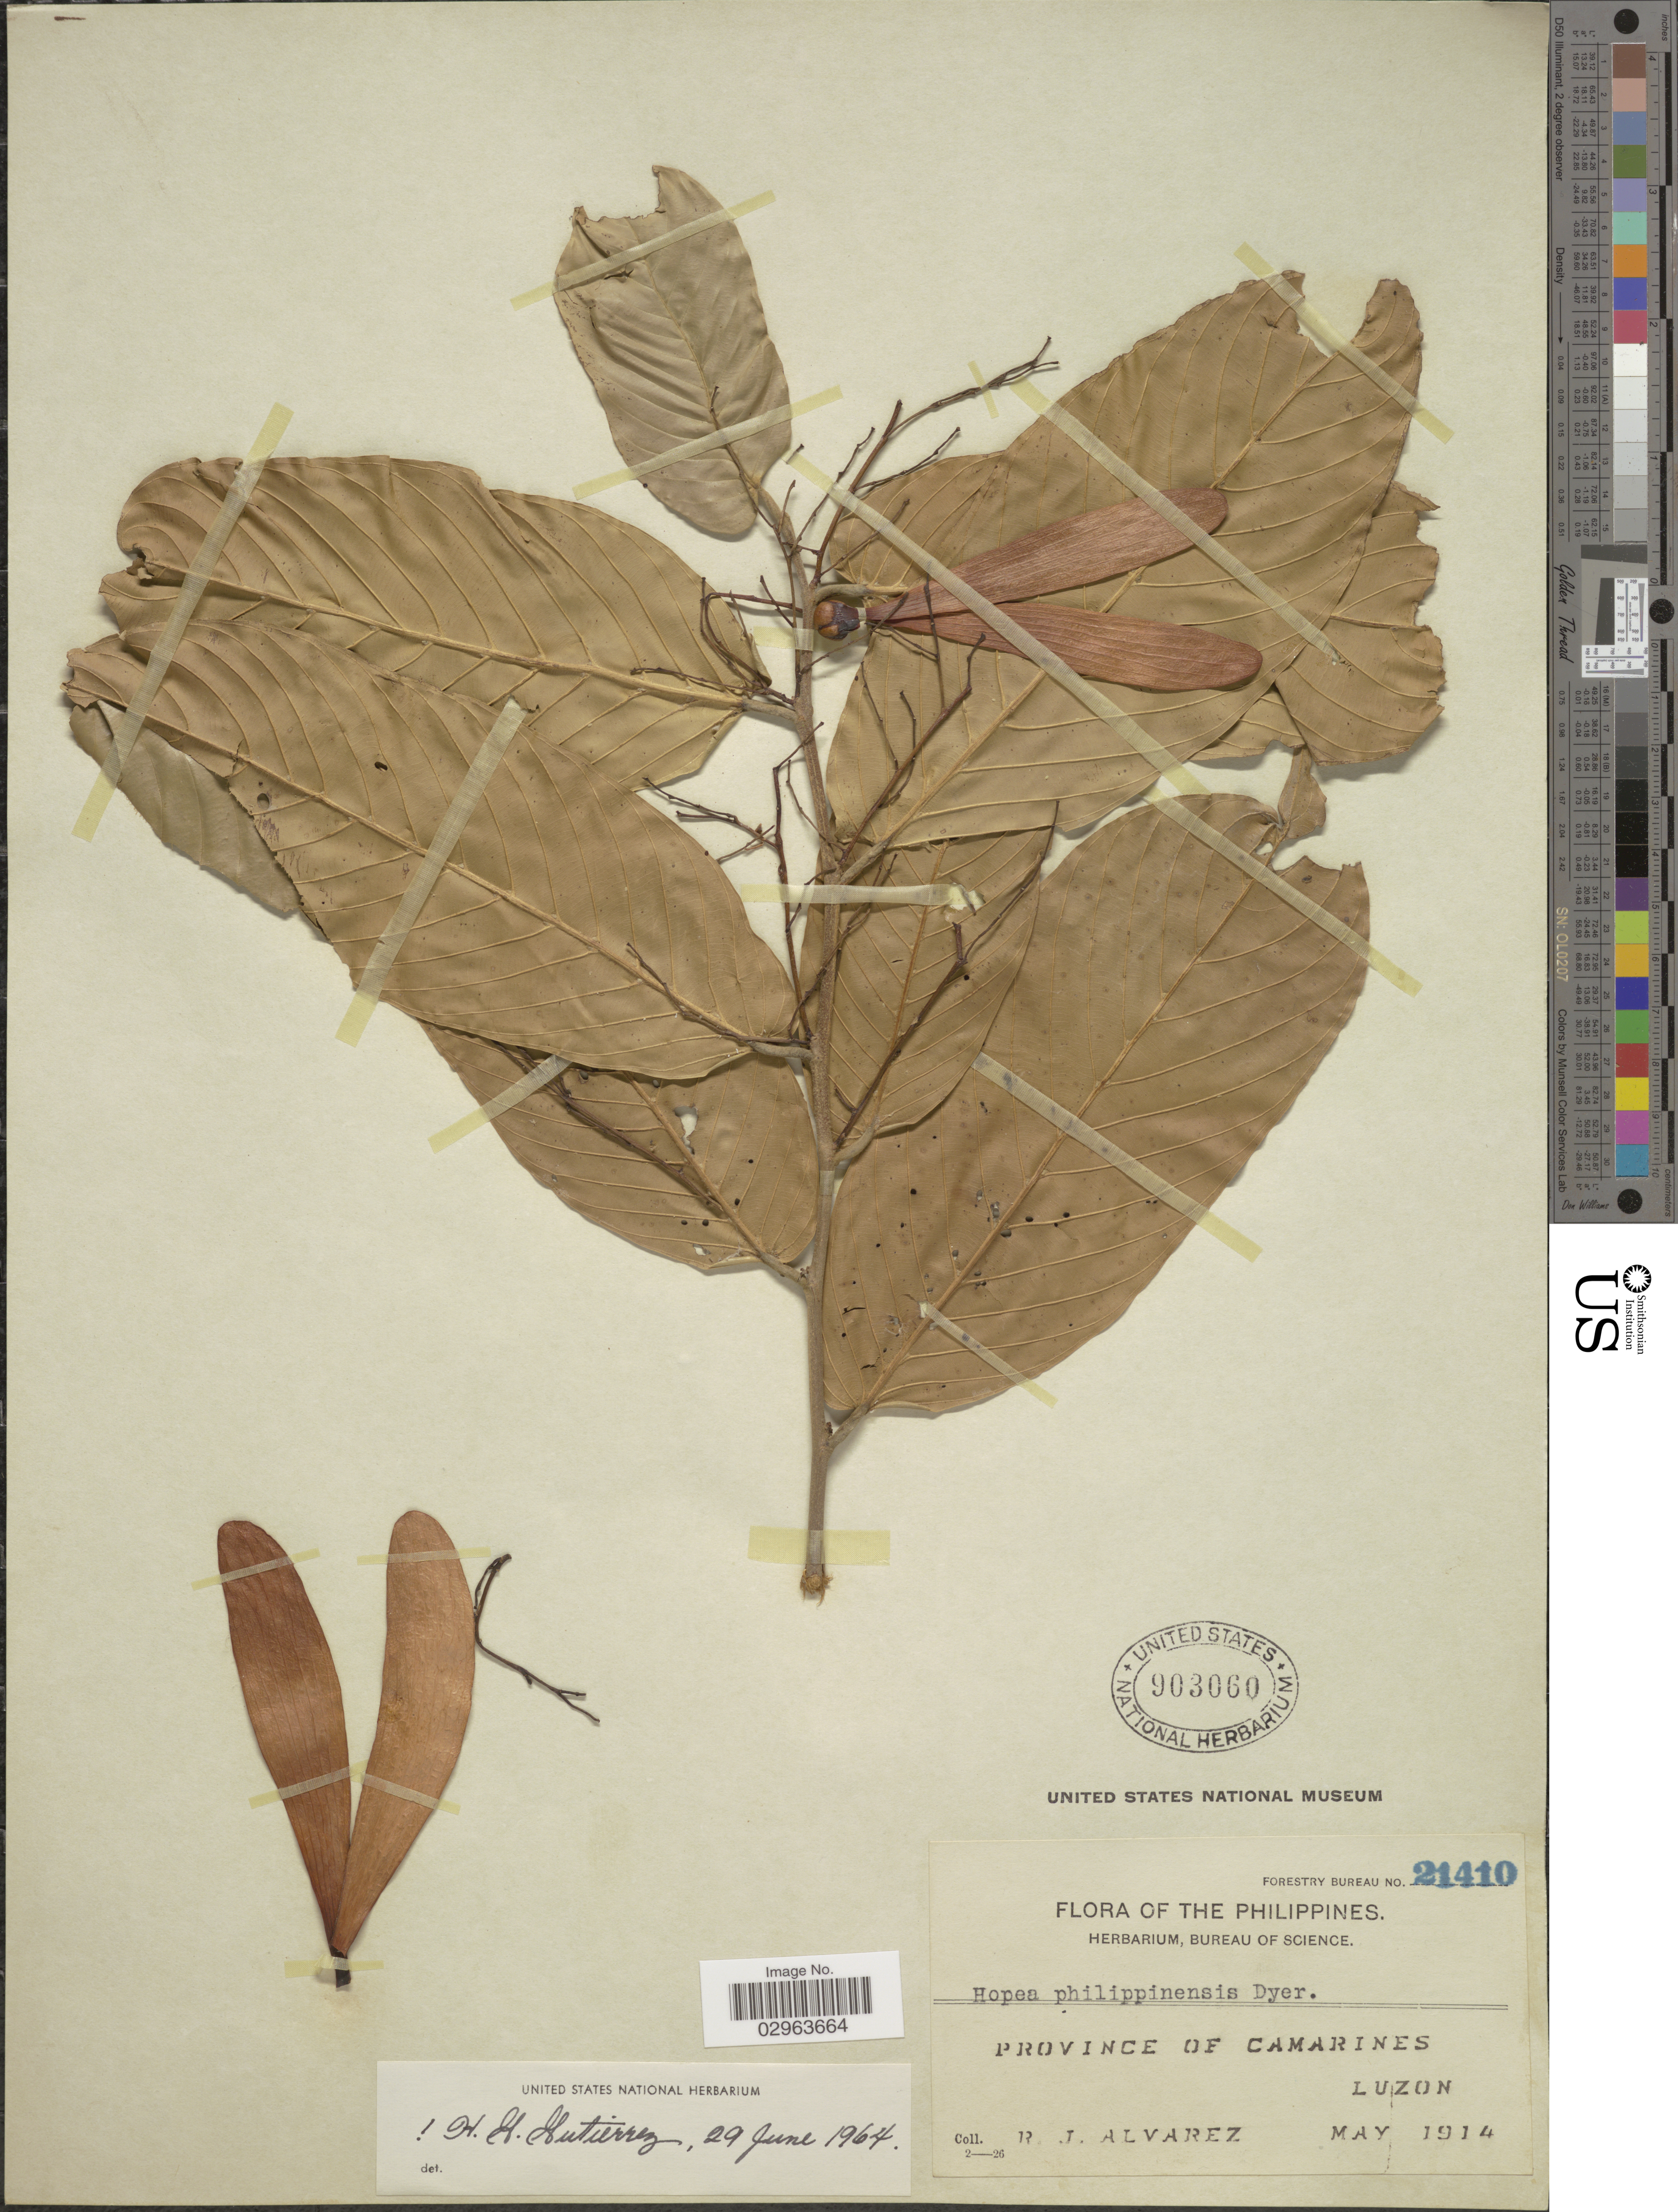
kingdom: Plantae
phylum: Tracheophyta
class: Magnoliopsida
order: Malvales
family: Dipterocarpaceae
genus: Hopea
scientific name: Hopea philippinensis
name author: Dyer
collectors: R. Alvarez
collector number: Forestry Bureau 21410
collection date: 1914-05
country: Philippines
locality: Province of Camarines. Luzon.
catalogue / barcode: US 903060